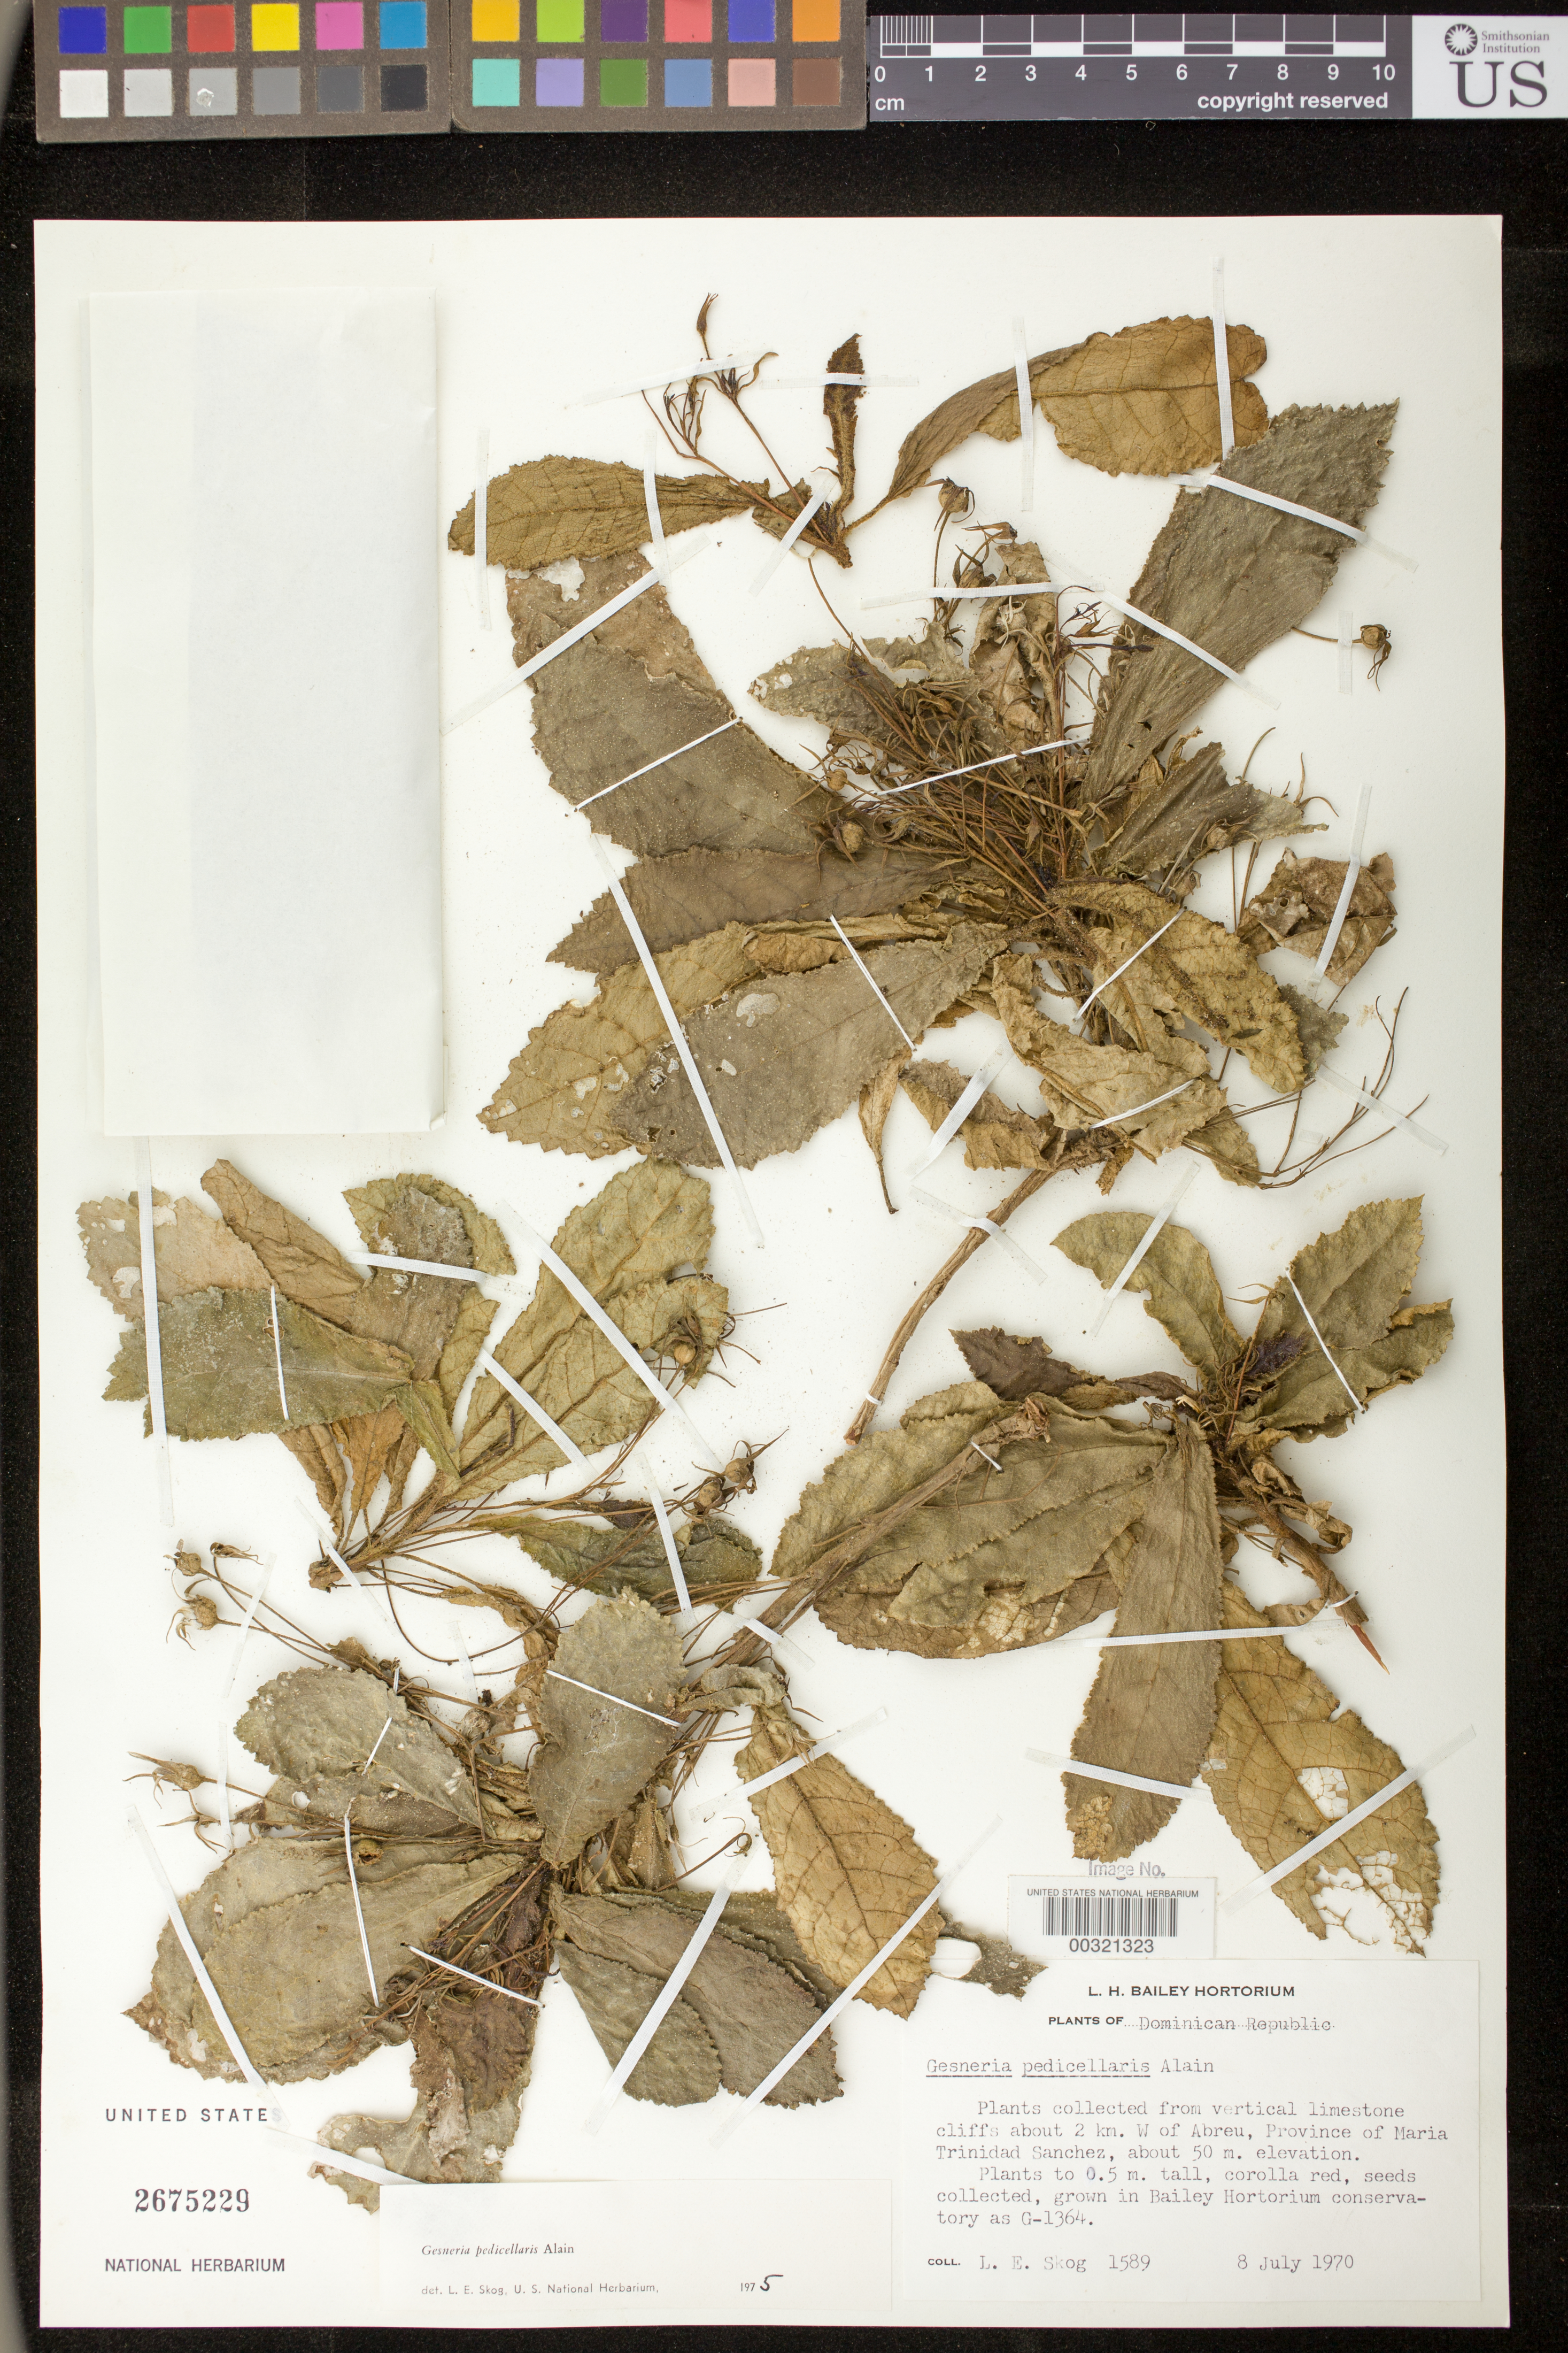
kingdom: Plantae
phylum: Tracheophyta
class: Magnoliopsida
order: Lamiales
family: Gesneriaceae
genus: Gesneria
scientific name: Gesneria pedicellaris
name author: Alain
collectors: L. E. Skog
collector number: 1589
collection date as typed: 08 Jul 1970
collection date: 1970-07-08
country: Dominican Republic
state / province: María Trinidad Sánchez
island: Hispaniola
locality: About 2 km W of Abreu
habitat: Eroded, north-facing vertical limestone cliff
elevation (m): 50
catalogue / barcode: US 2675229